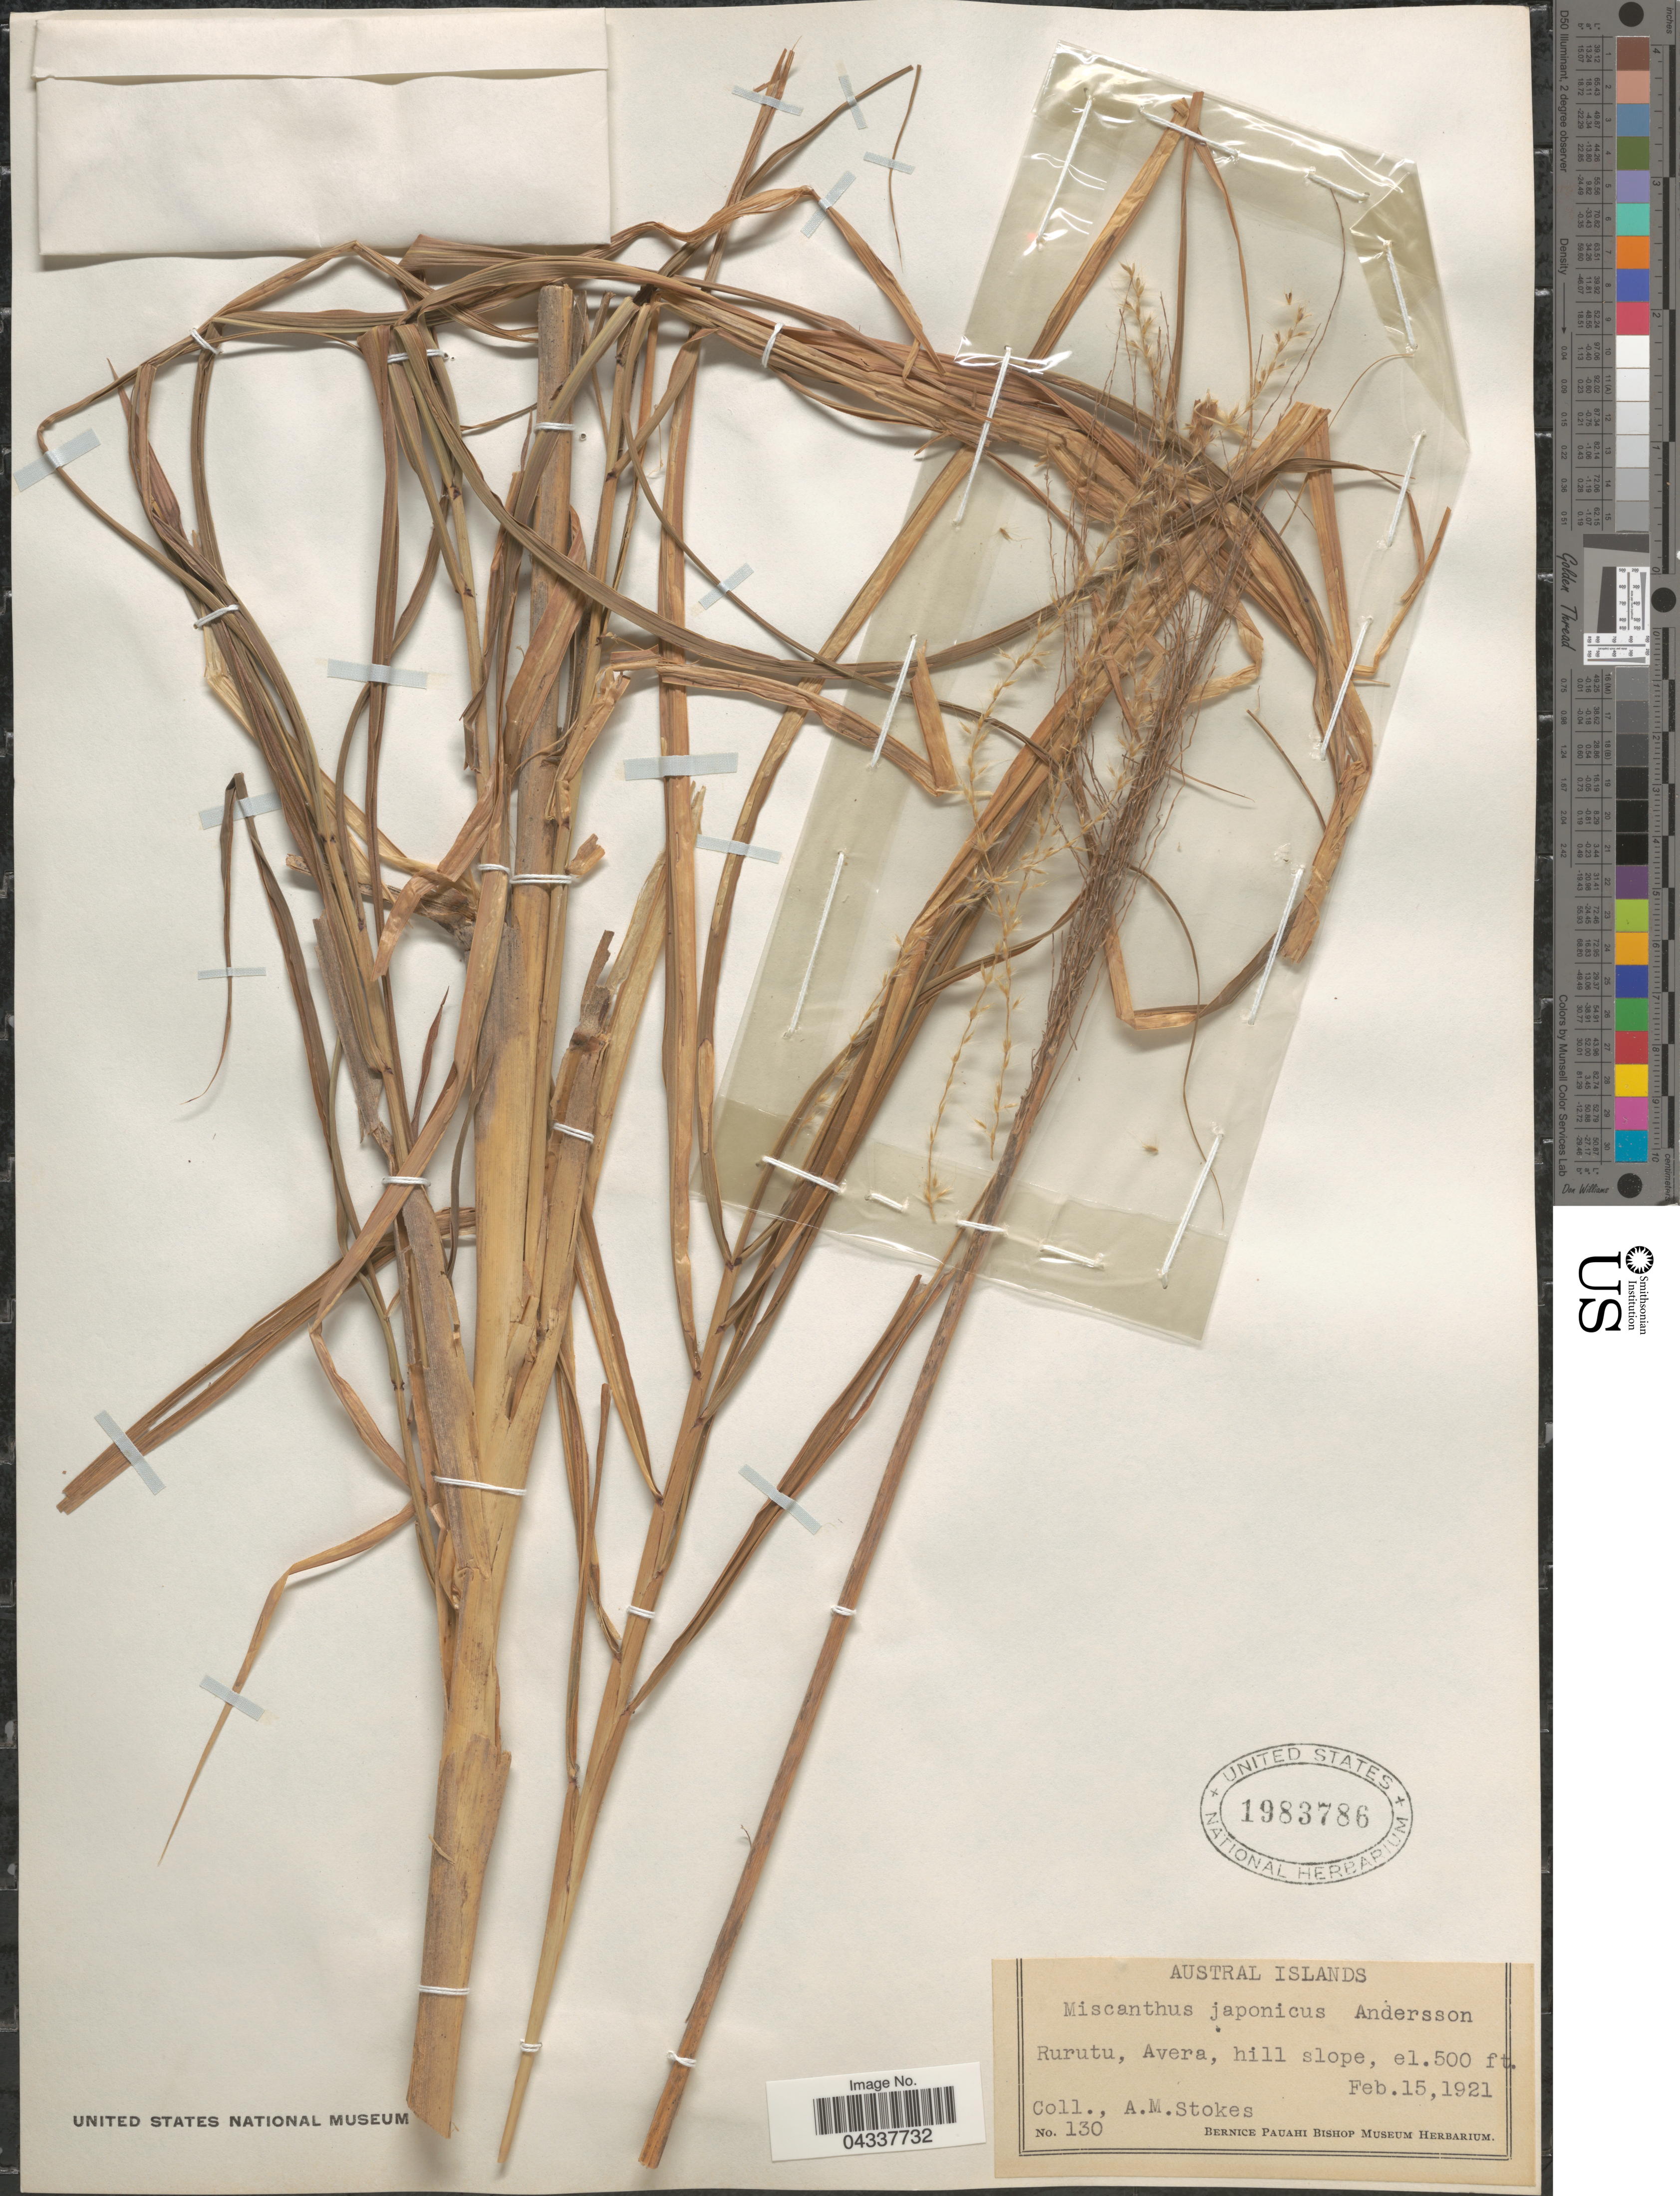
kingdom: Plantae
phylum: Tracheophyta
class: Liliopsida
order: Poales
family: Poaceae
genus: Miscanthus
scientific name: Miscanthus sinensis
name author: Andersson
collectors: A. M. Stokes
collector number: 130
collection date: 1921-02-15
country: French Polynesia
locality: Austral Islands. Rurutu, Avera, hill slope.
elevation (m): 152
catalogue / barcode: US 1983786